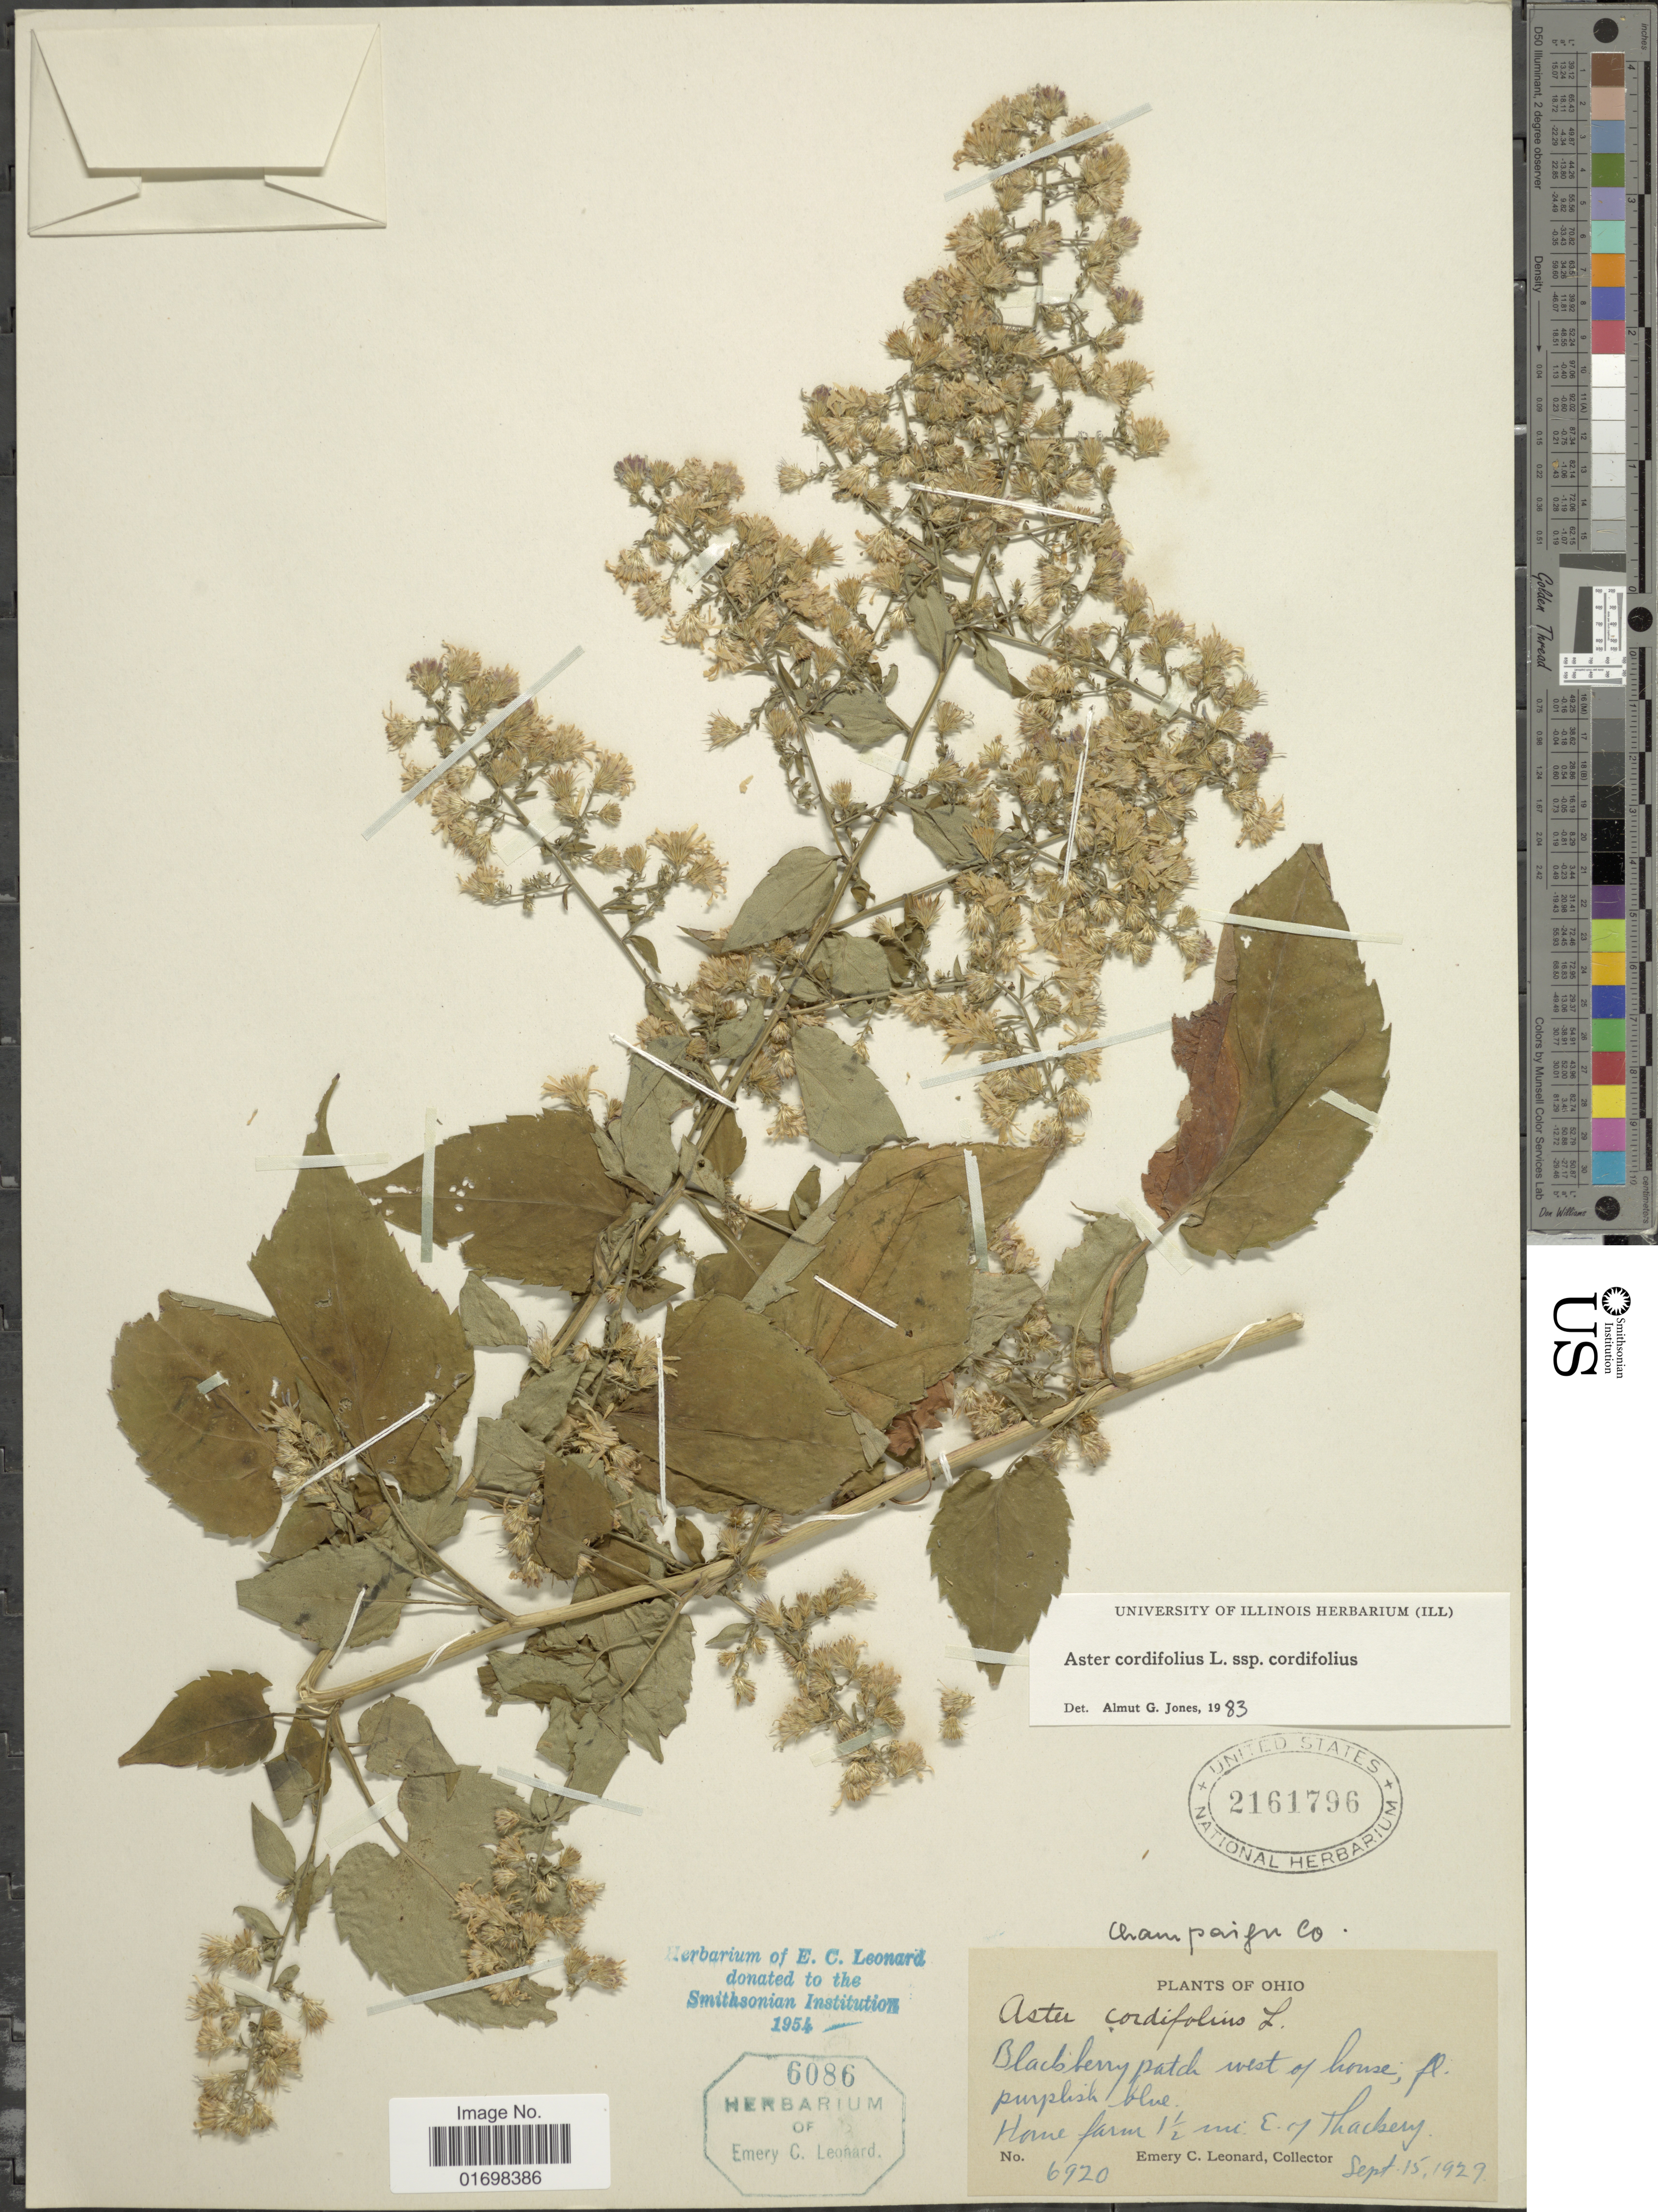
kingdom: Plantae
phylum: Tracheophyta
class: Magnoliopsida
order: Asterales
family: Asteraceae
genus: Symphyotrichum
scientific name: Symphyotrichum cordifolium var. cordifolium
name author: (L.) G.L. Nesom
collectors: E. C. Leonard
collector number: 6920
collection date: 1929-09-15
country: United States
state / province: Ohio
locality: Ohio, Hane farm 1½ mi. E. of Thackery.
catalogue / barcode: US 2161796